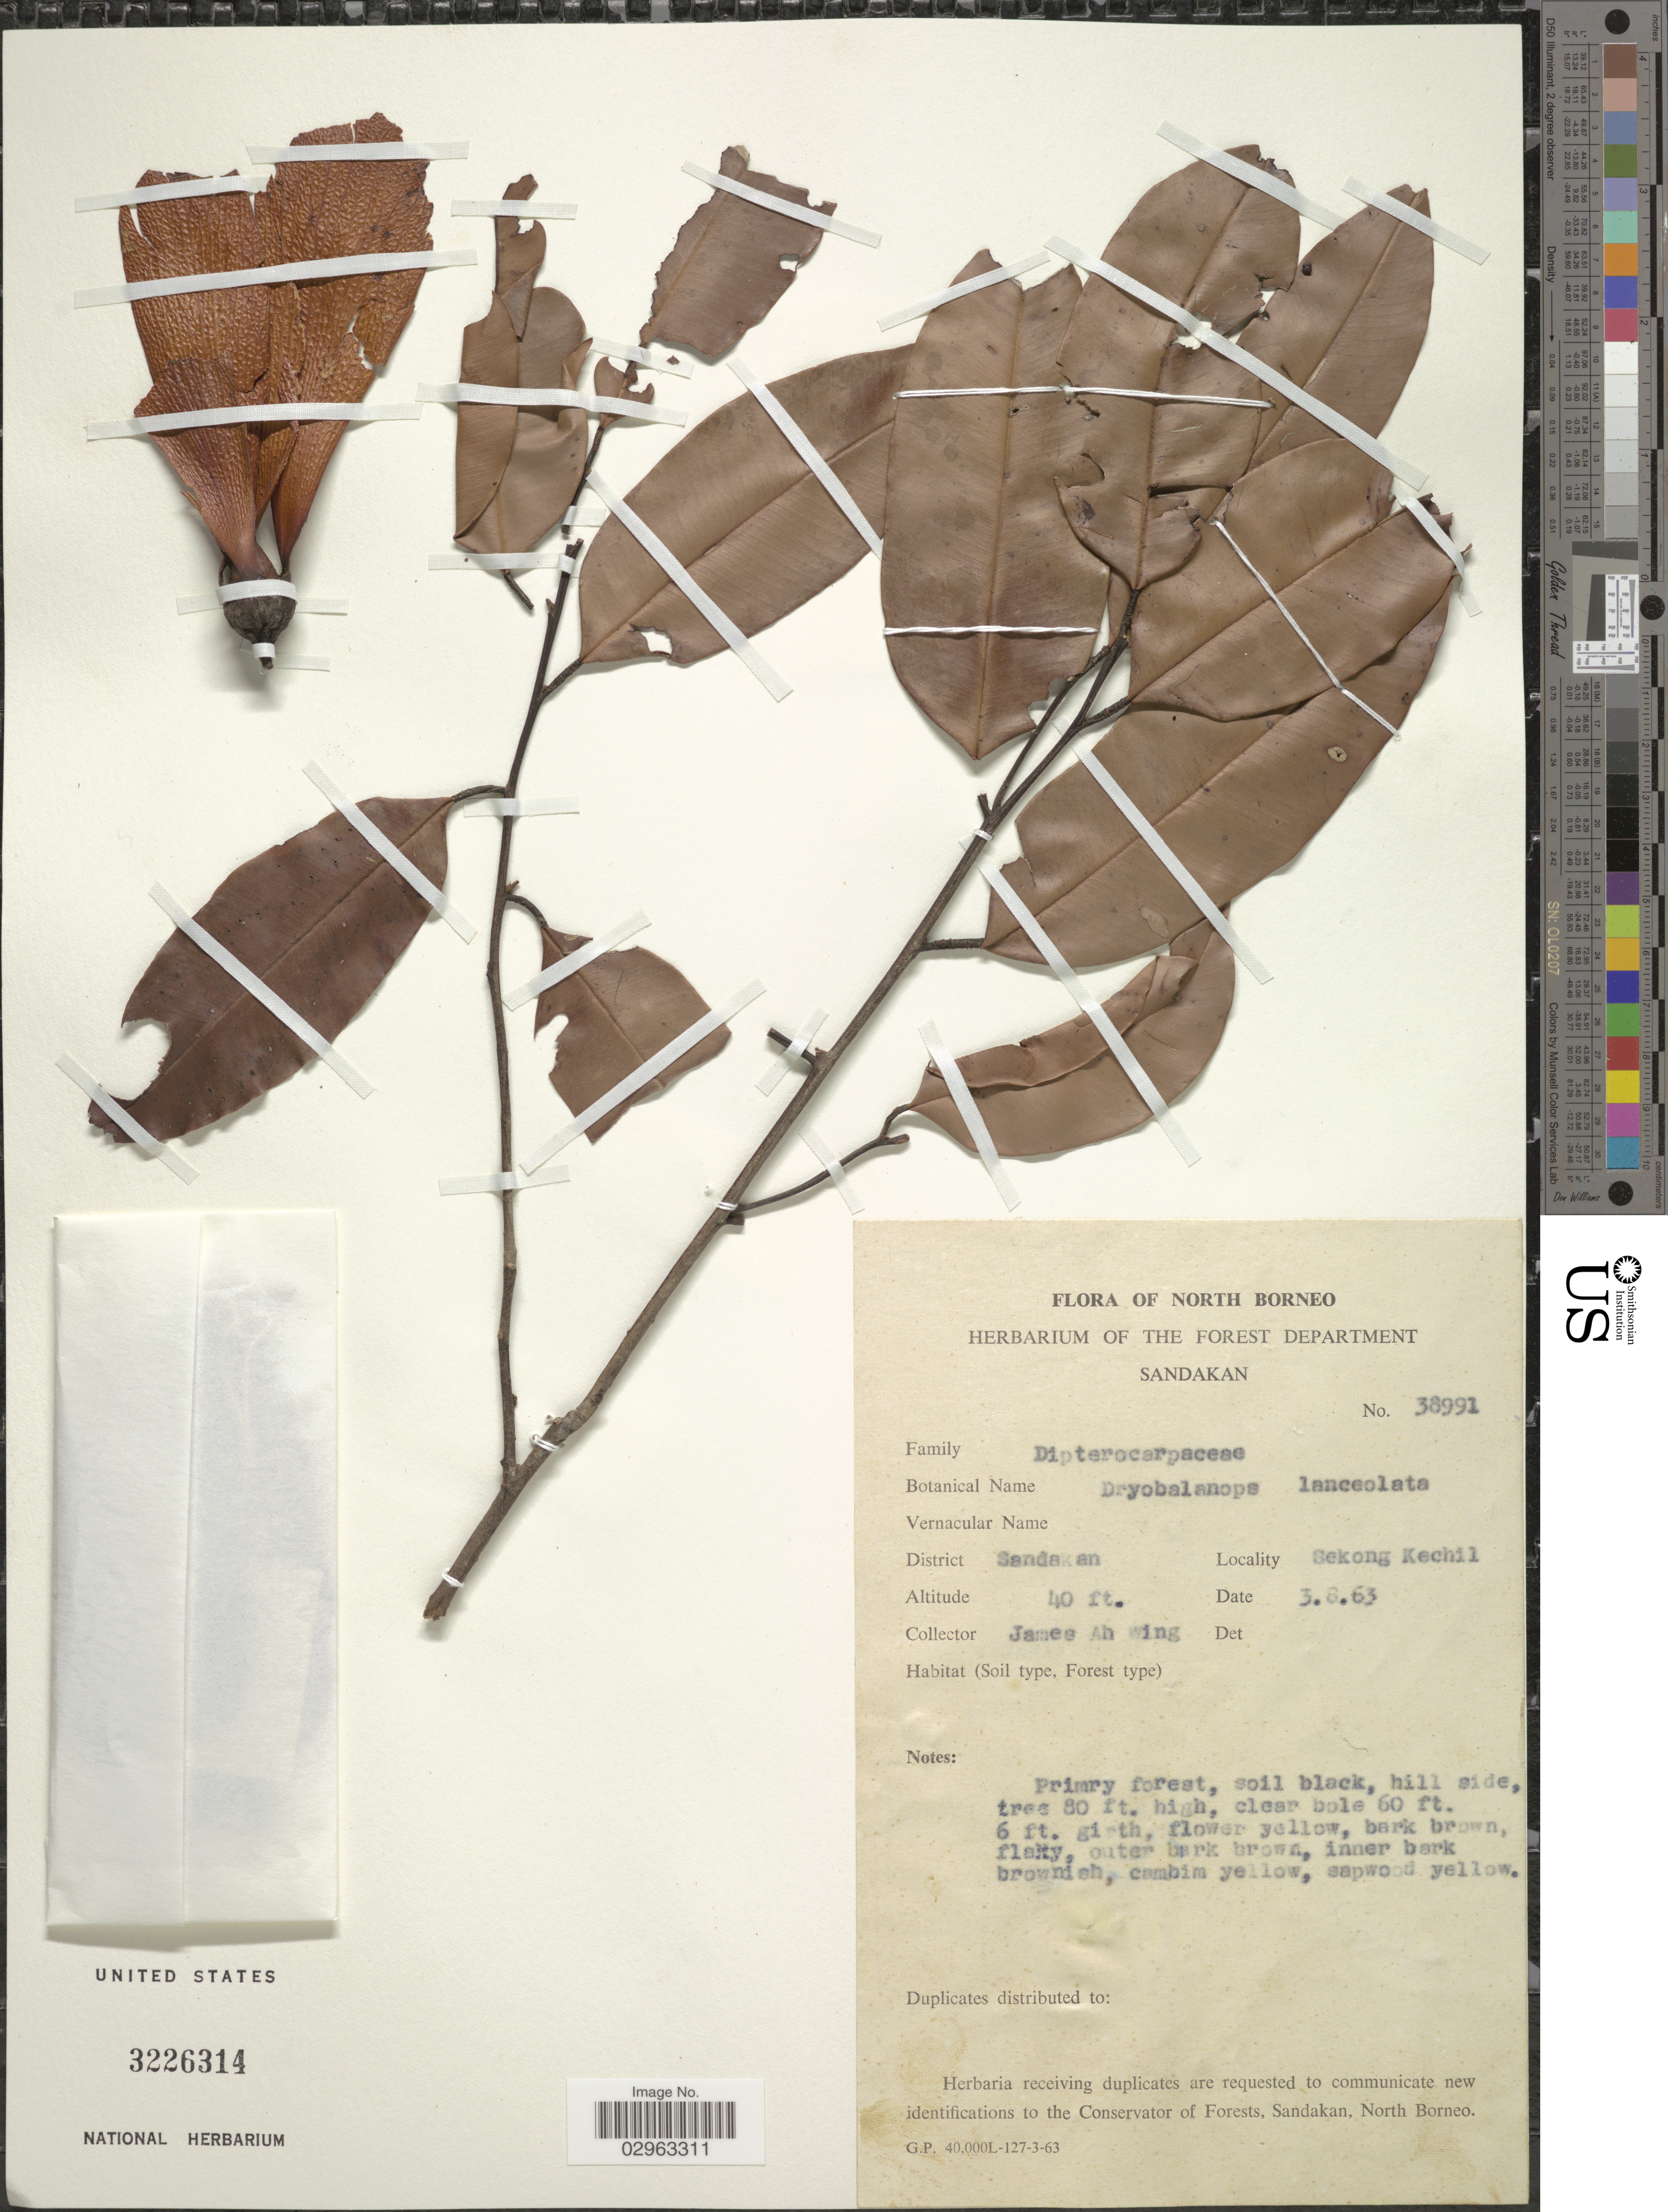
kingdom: Plantae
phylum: Tracheophyta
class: Magnoliopsida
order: Malvales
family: Dipterocarpaceae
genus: Dryobalanops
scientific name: Dryobalanops lanceolata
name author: Burck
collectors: J. Ahwing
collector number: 38991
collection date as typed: Transcribed d/m/y: 3/8/63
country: Malaysia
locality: North Borneo, District Sandakan, Sekong Kechil.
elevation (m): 12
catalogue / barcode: US 3226314